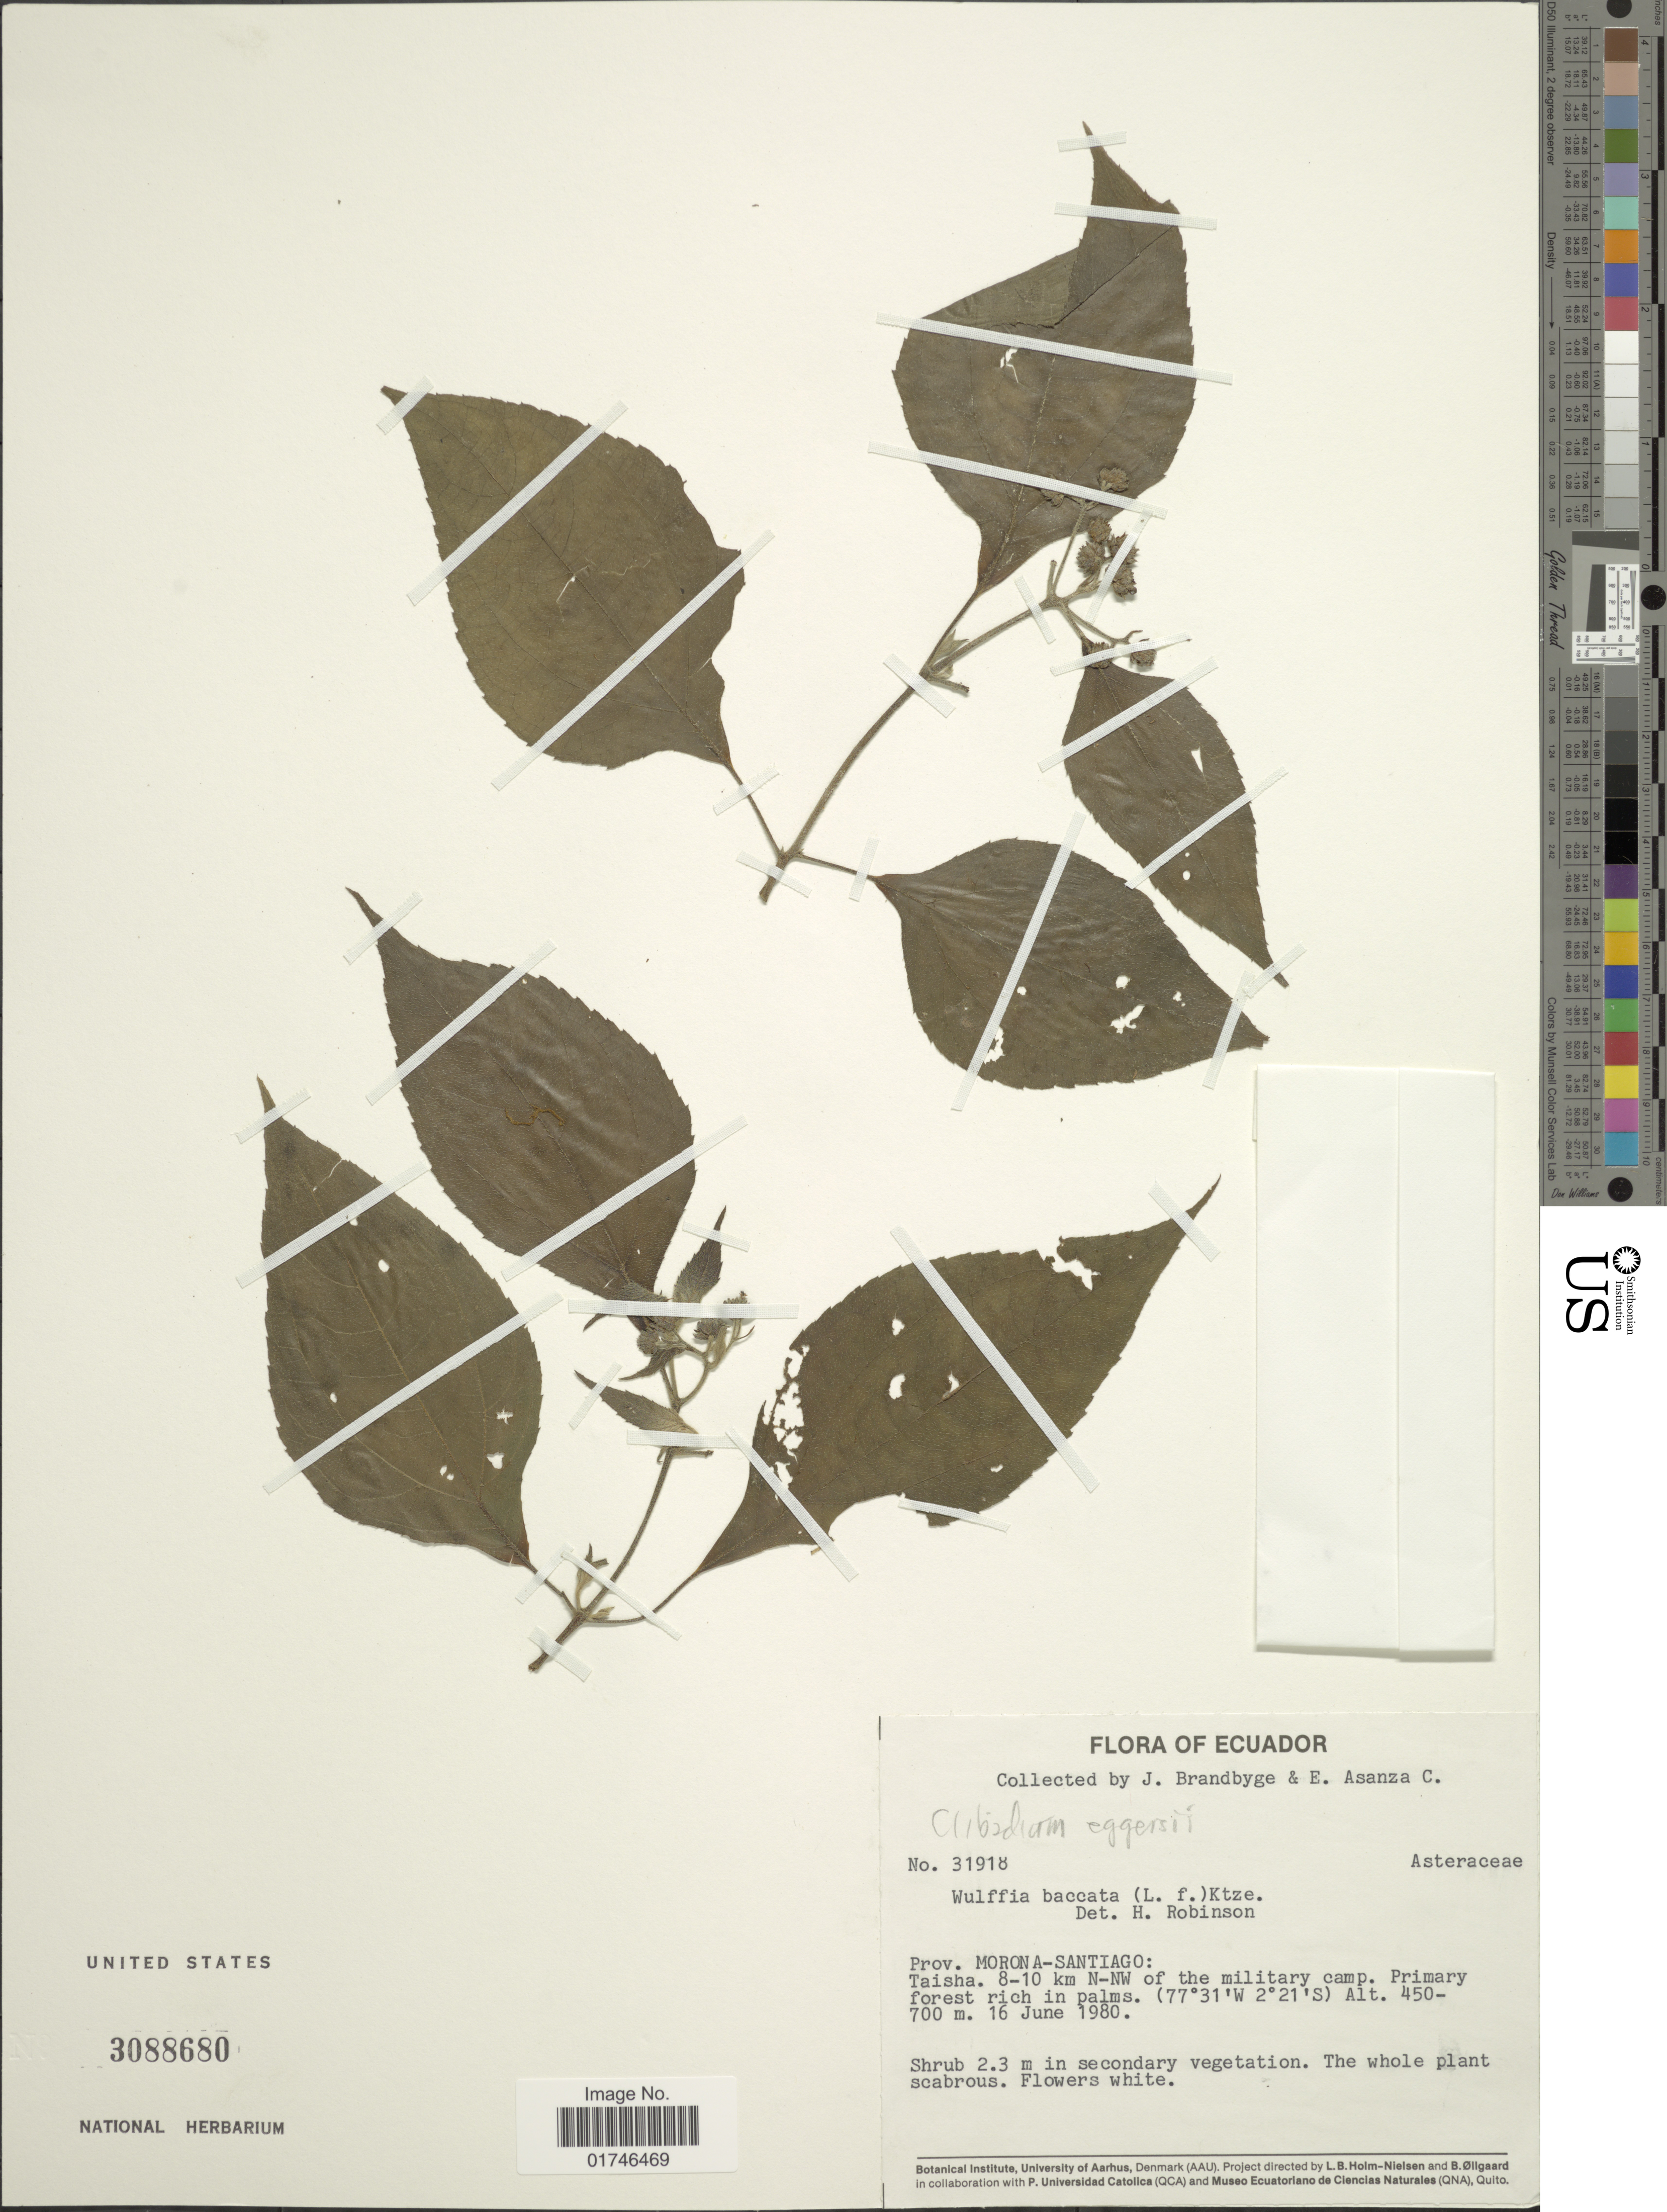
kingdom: Plantae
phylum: Tracheophyta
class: Magnoliopsida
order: Asterales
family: Asteraceae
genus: Clibadium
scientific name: Clibadium eggersii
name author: Hieron.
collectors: J. Brandbyge & E. Asanza C.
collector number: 31918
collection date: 1980-06-16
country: Ecuador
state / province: Morona-Santiago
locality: Prov. Morono-Santiago, Taisha, 8-10 km N-NW of the military camp. Primary Forest rich in palms.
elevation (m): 450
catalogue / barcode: US 3088680